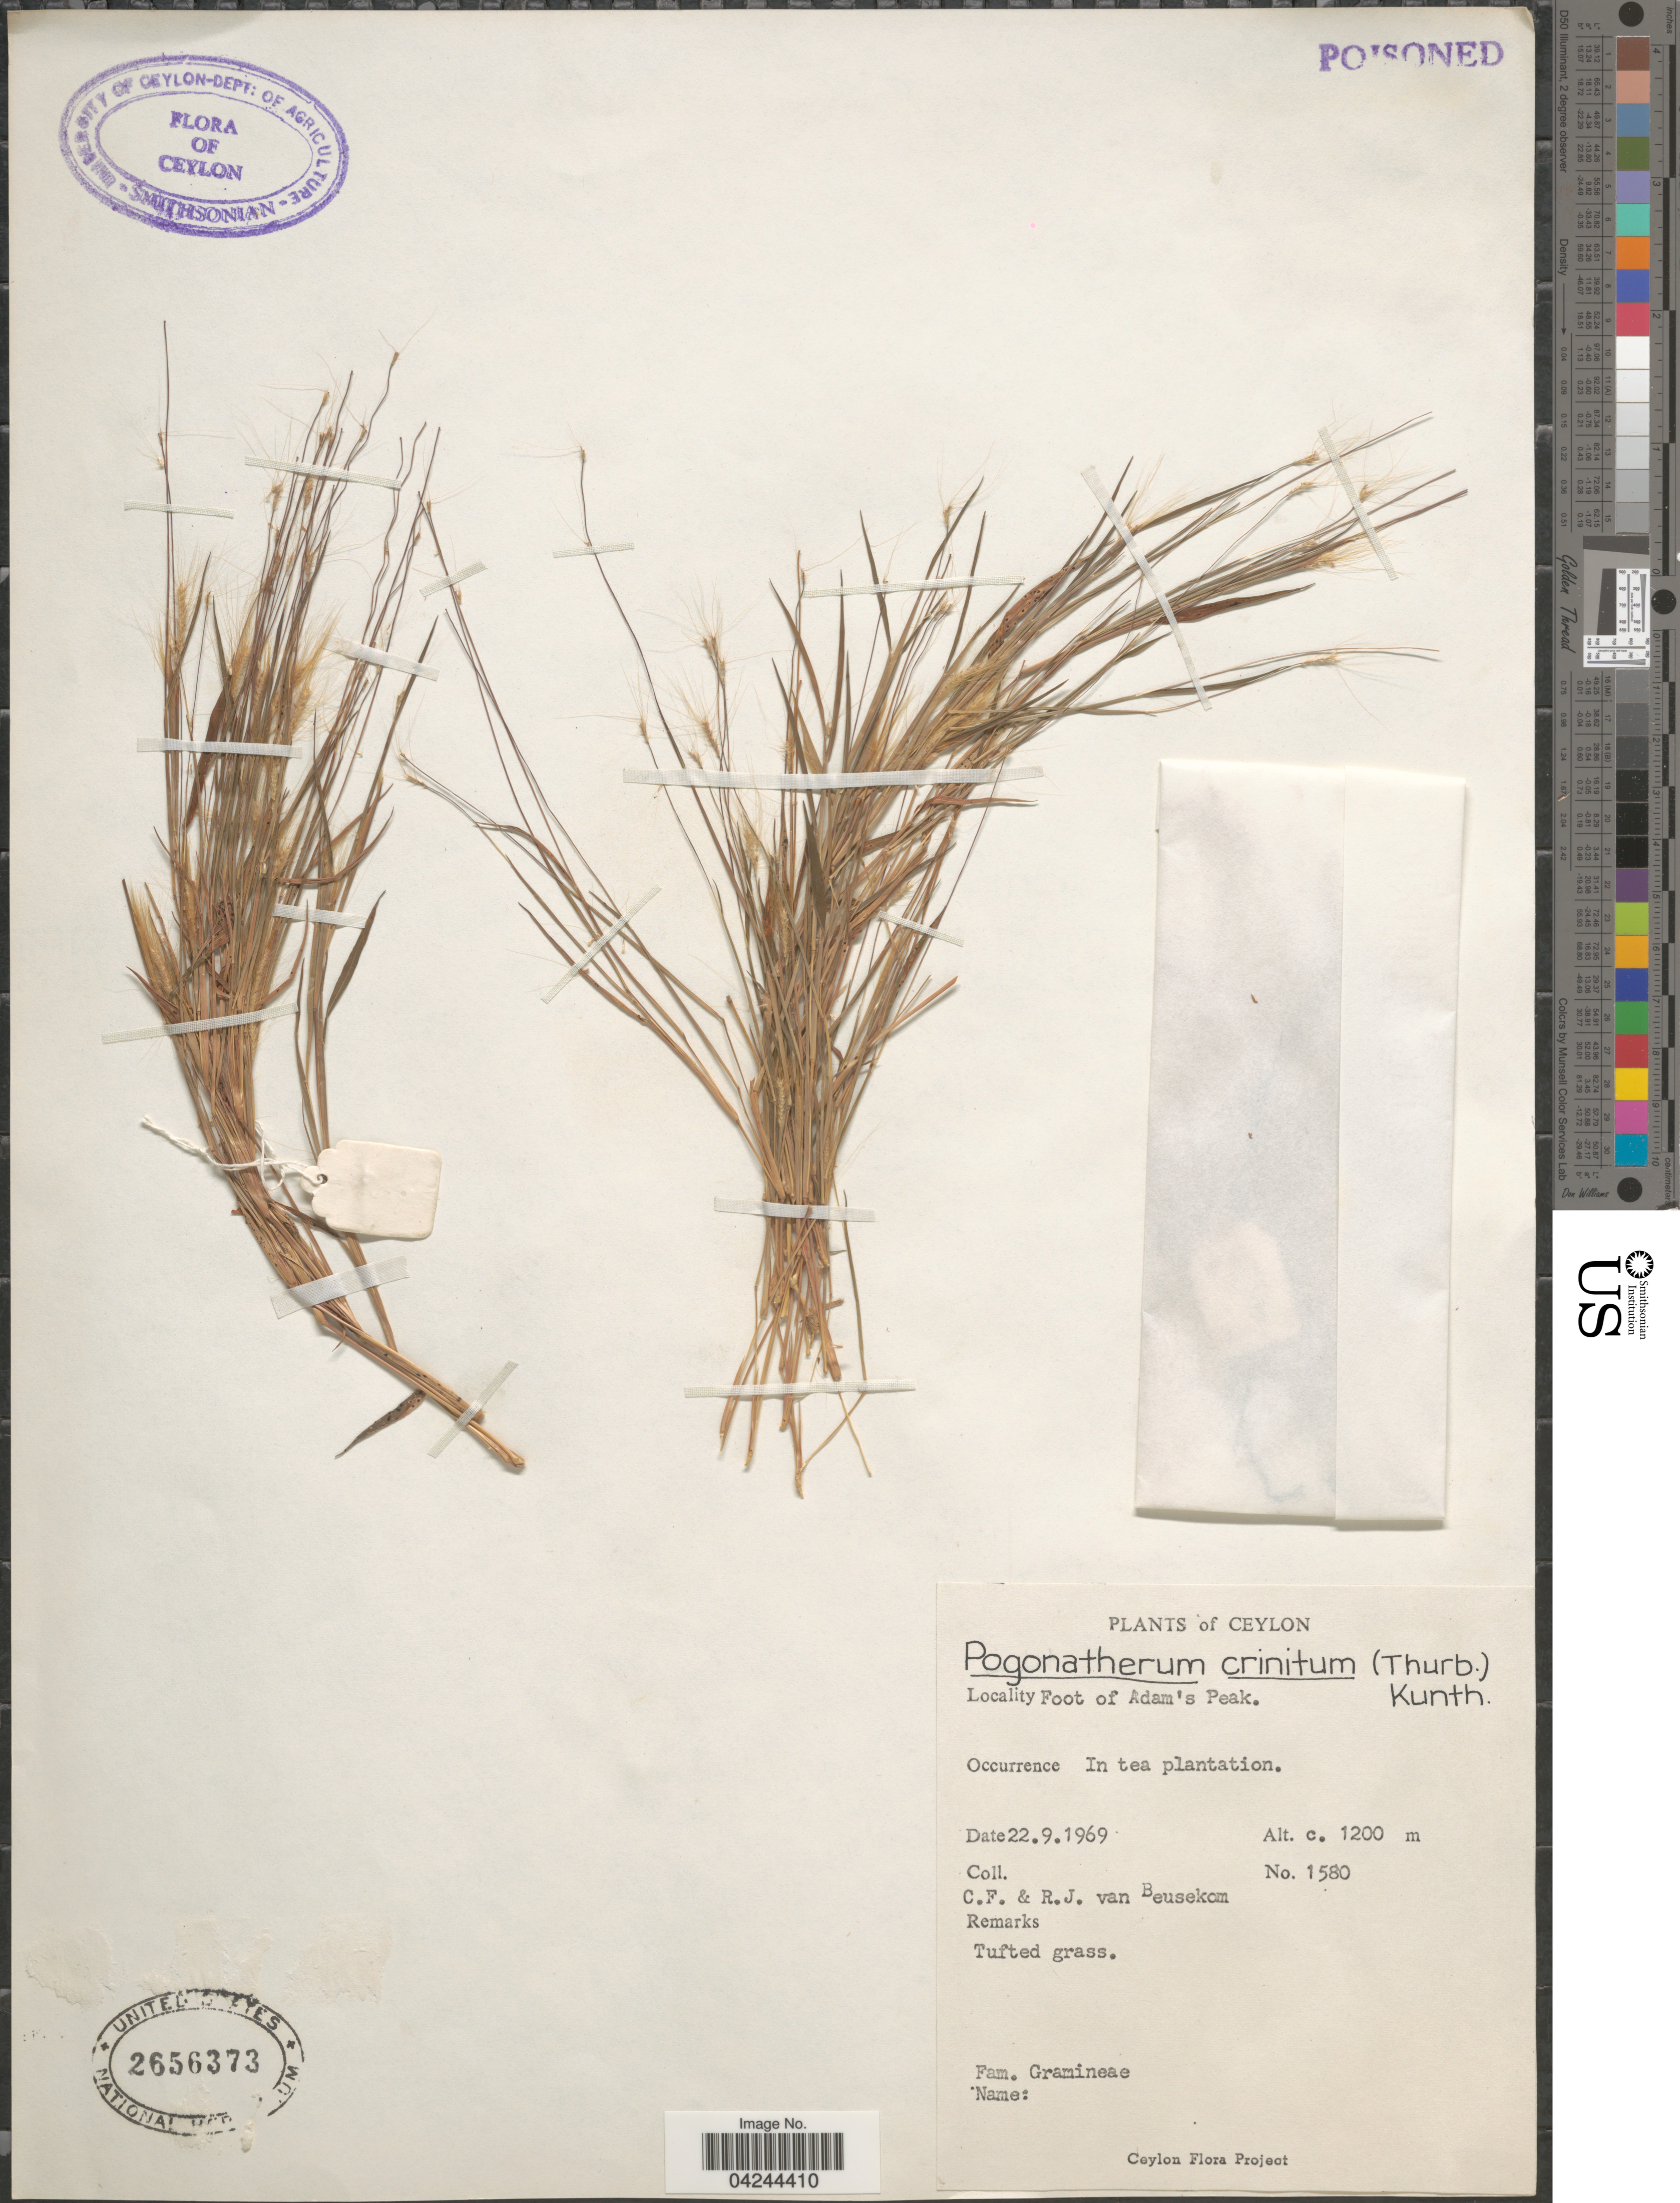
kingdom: Plantae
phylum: Tracheophyta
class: Liliopsida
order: Poales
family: Poaceae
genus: Pogonatherum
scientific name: Pogonatherum crinitum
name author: (Thunb.) Kunth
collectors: C. F. Beusekom & R. Beusekom-Osinga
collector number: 1580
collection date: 1969-09-22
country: Sri Lanka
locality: Ceylon. Foot of Adam's Peak. In tea plantation.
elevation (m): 1200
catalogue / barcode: US 2656373